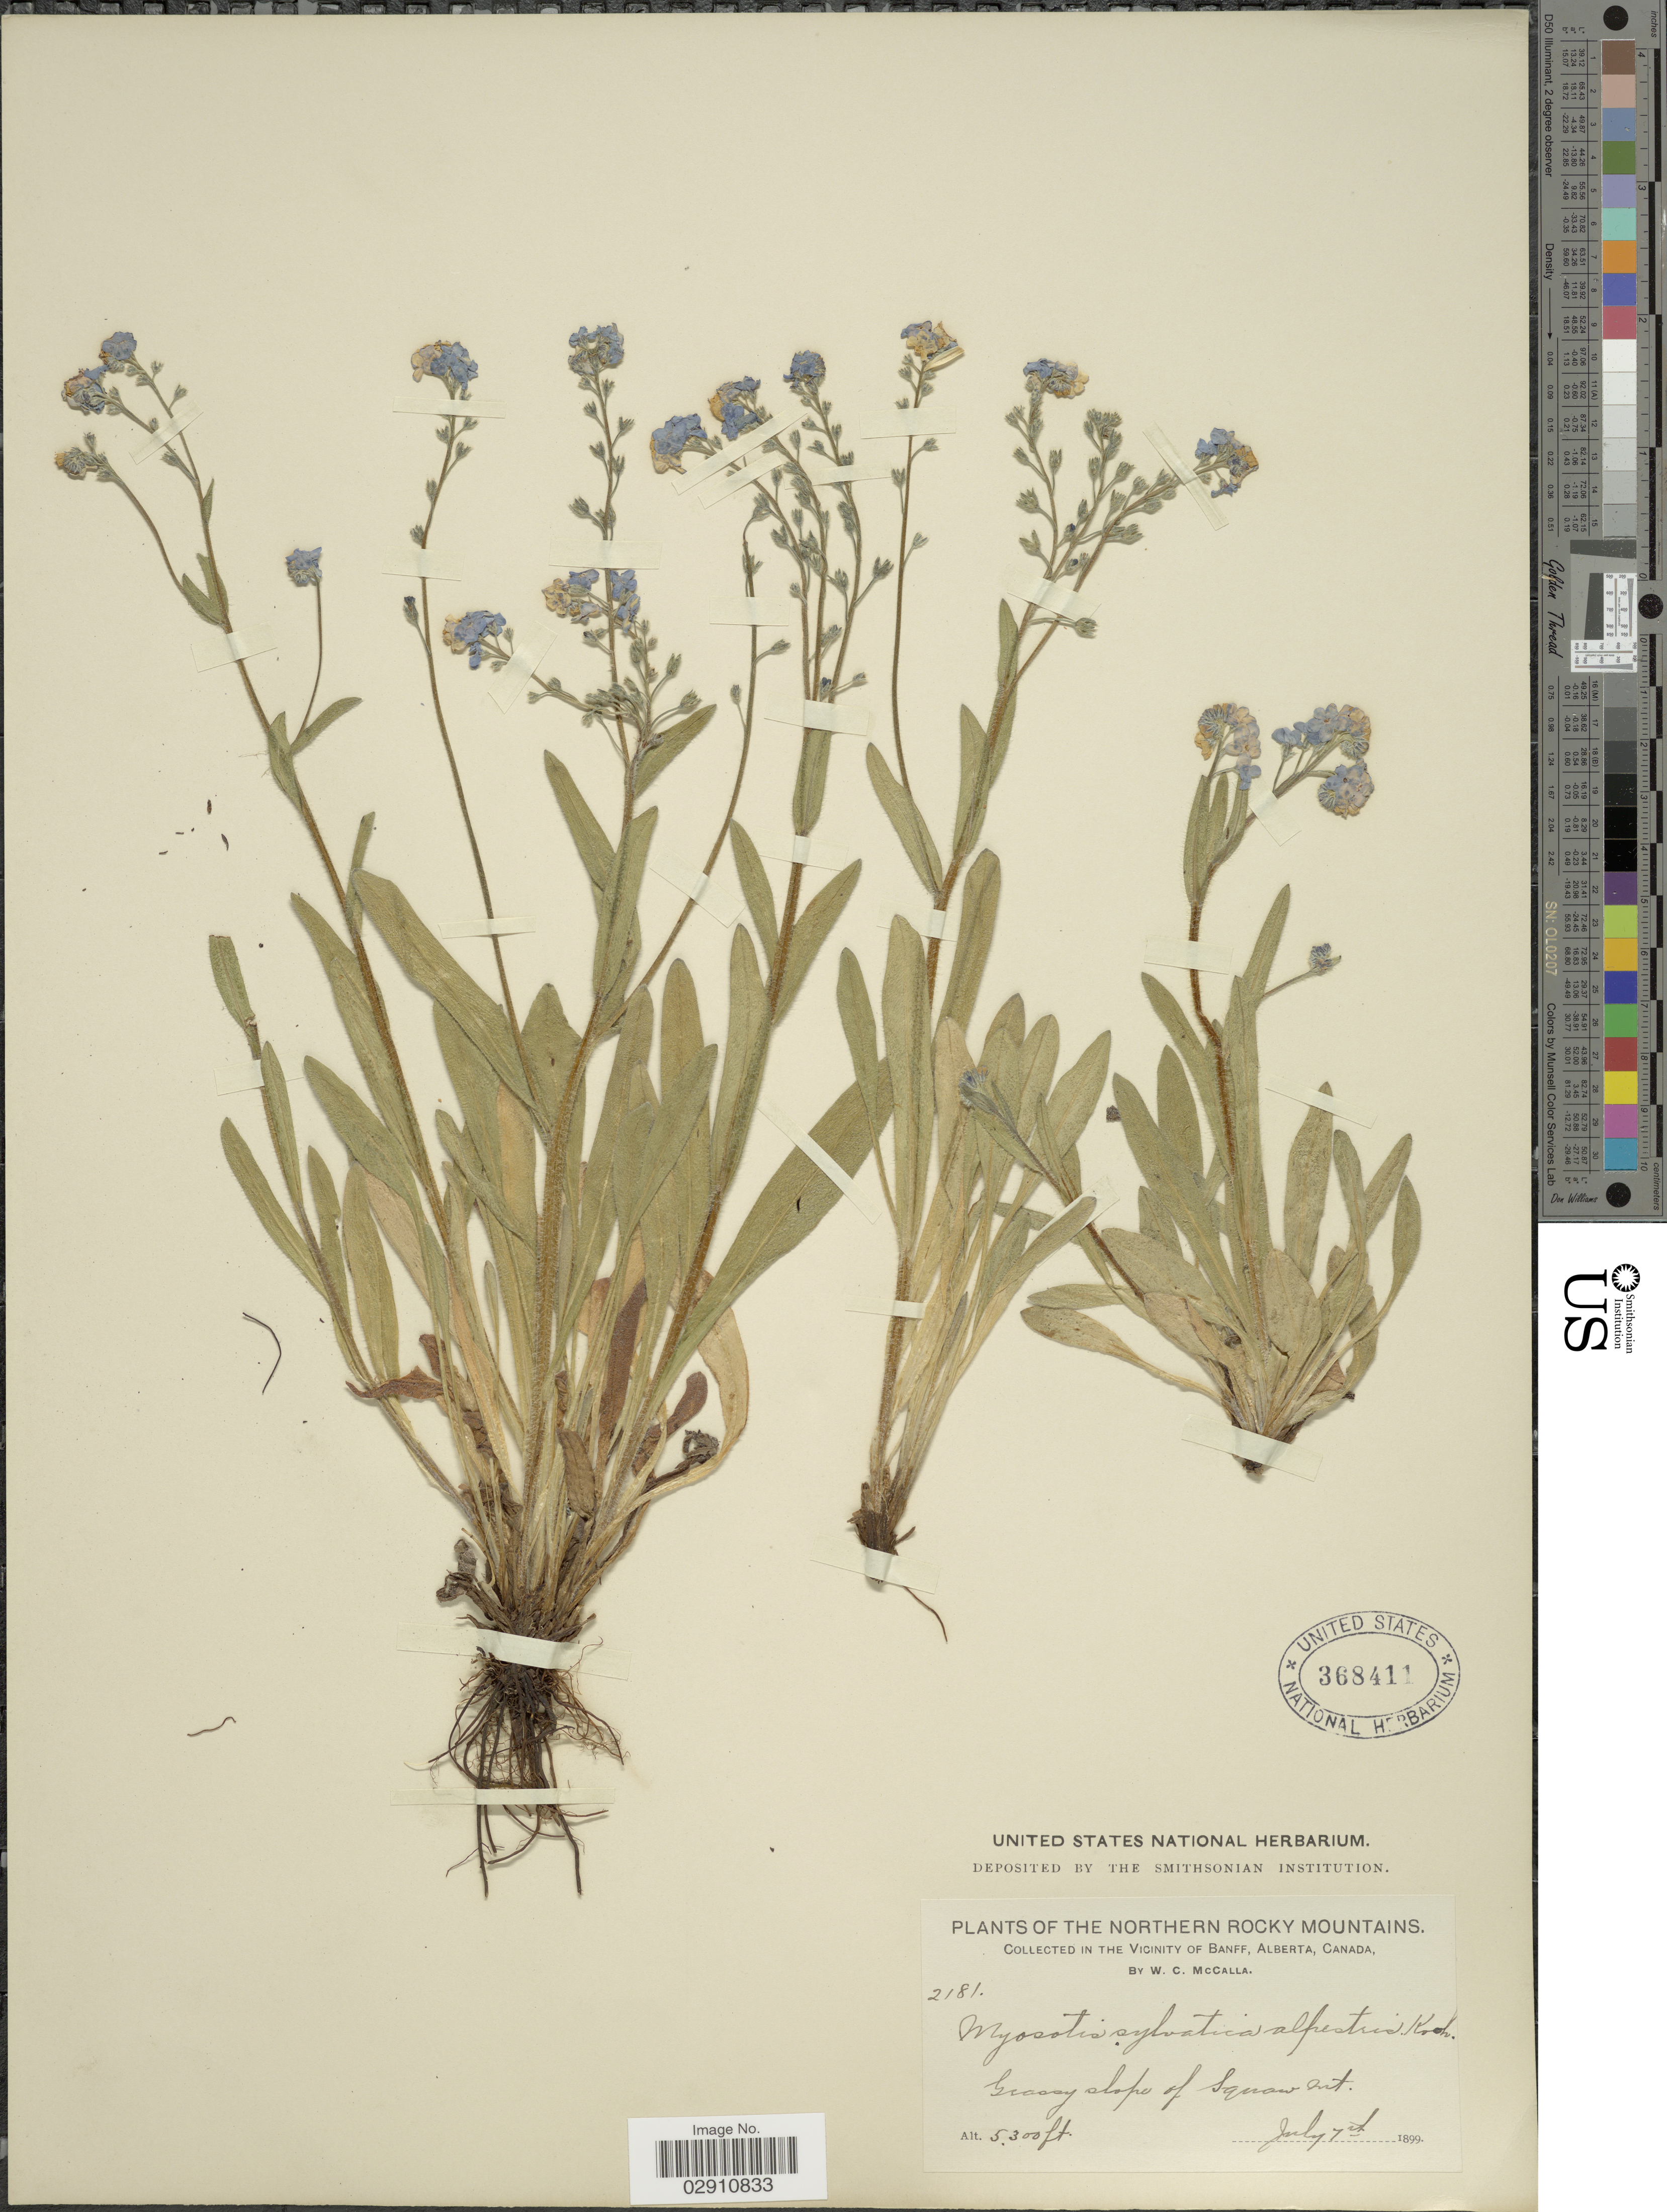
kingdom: Plantae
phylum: Tracheophyta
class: Magnoliopsida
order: Boraginales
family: Boraginaceae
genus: Myosotis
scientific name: Myosotis alpestris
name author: F.W. Schmidt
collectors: W. McCalla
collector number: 2181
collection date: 1899-07-07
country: Canada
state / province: Alberta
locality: Northern Rocky Mountains. Collected in the Vicinity of Banff, Alberta. Grassy slope of Squaw Int.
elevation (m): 1615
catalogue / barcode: US 368411